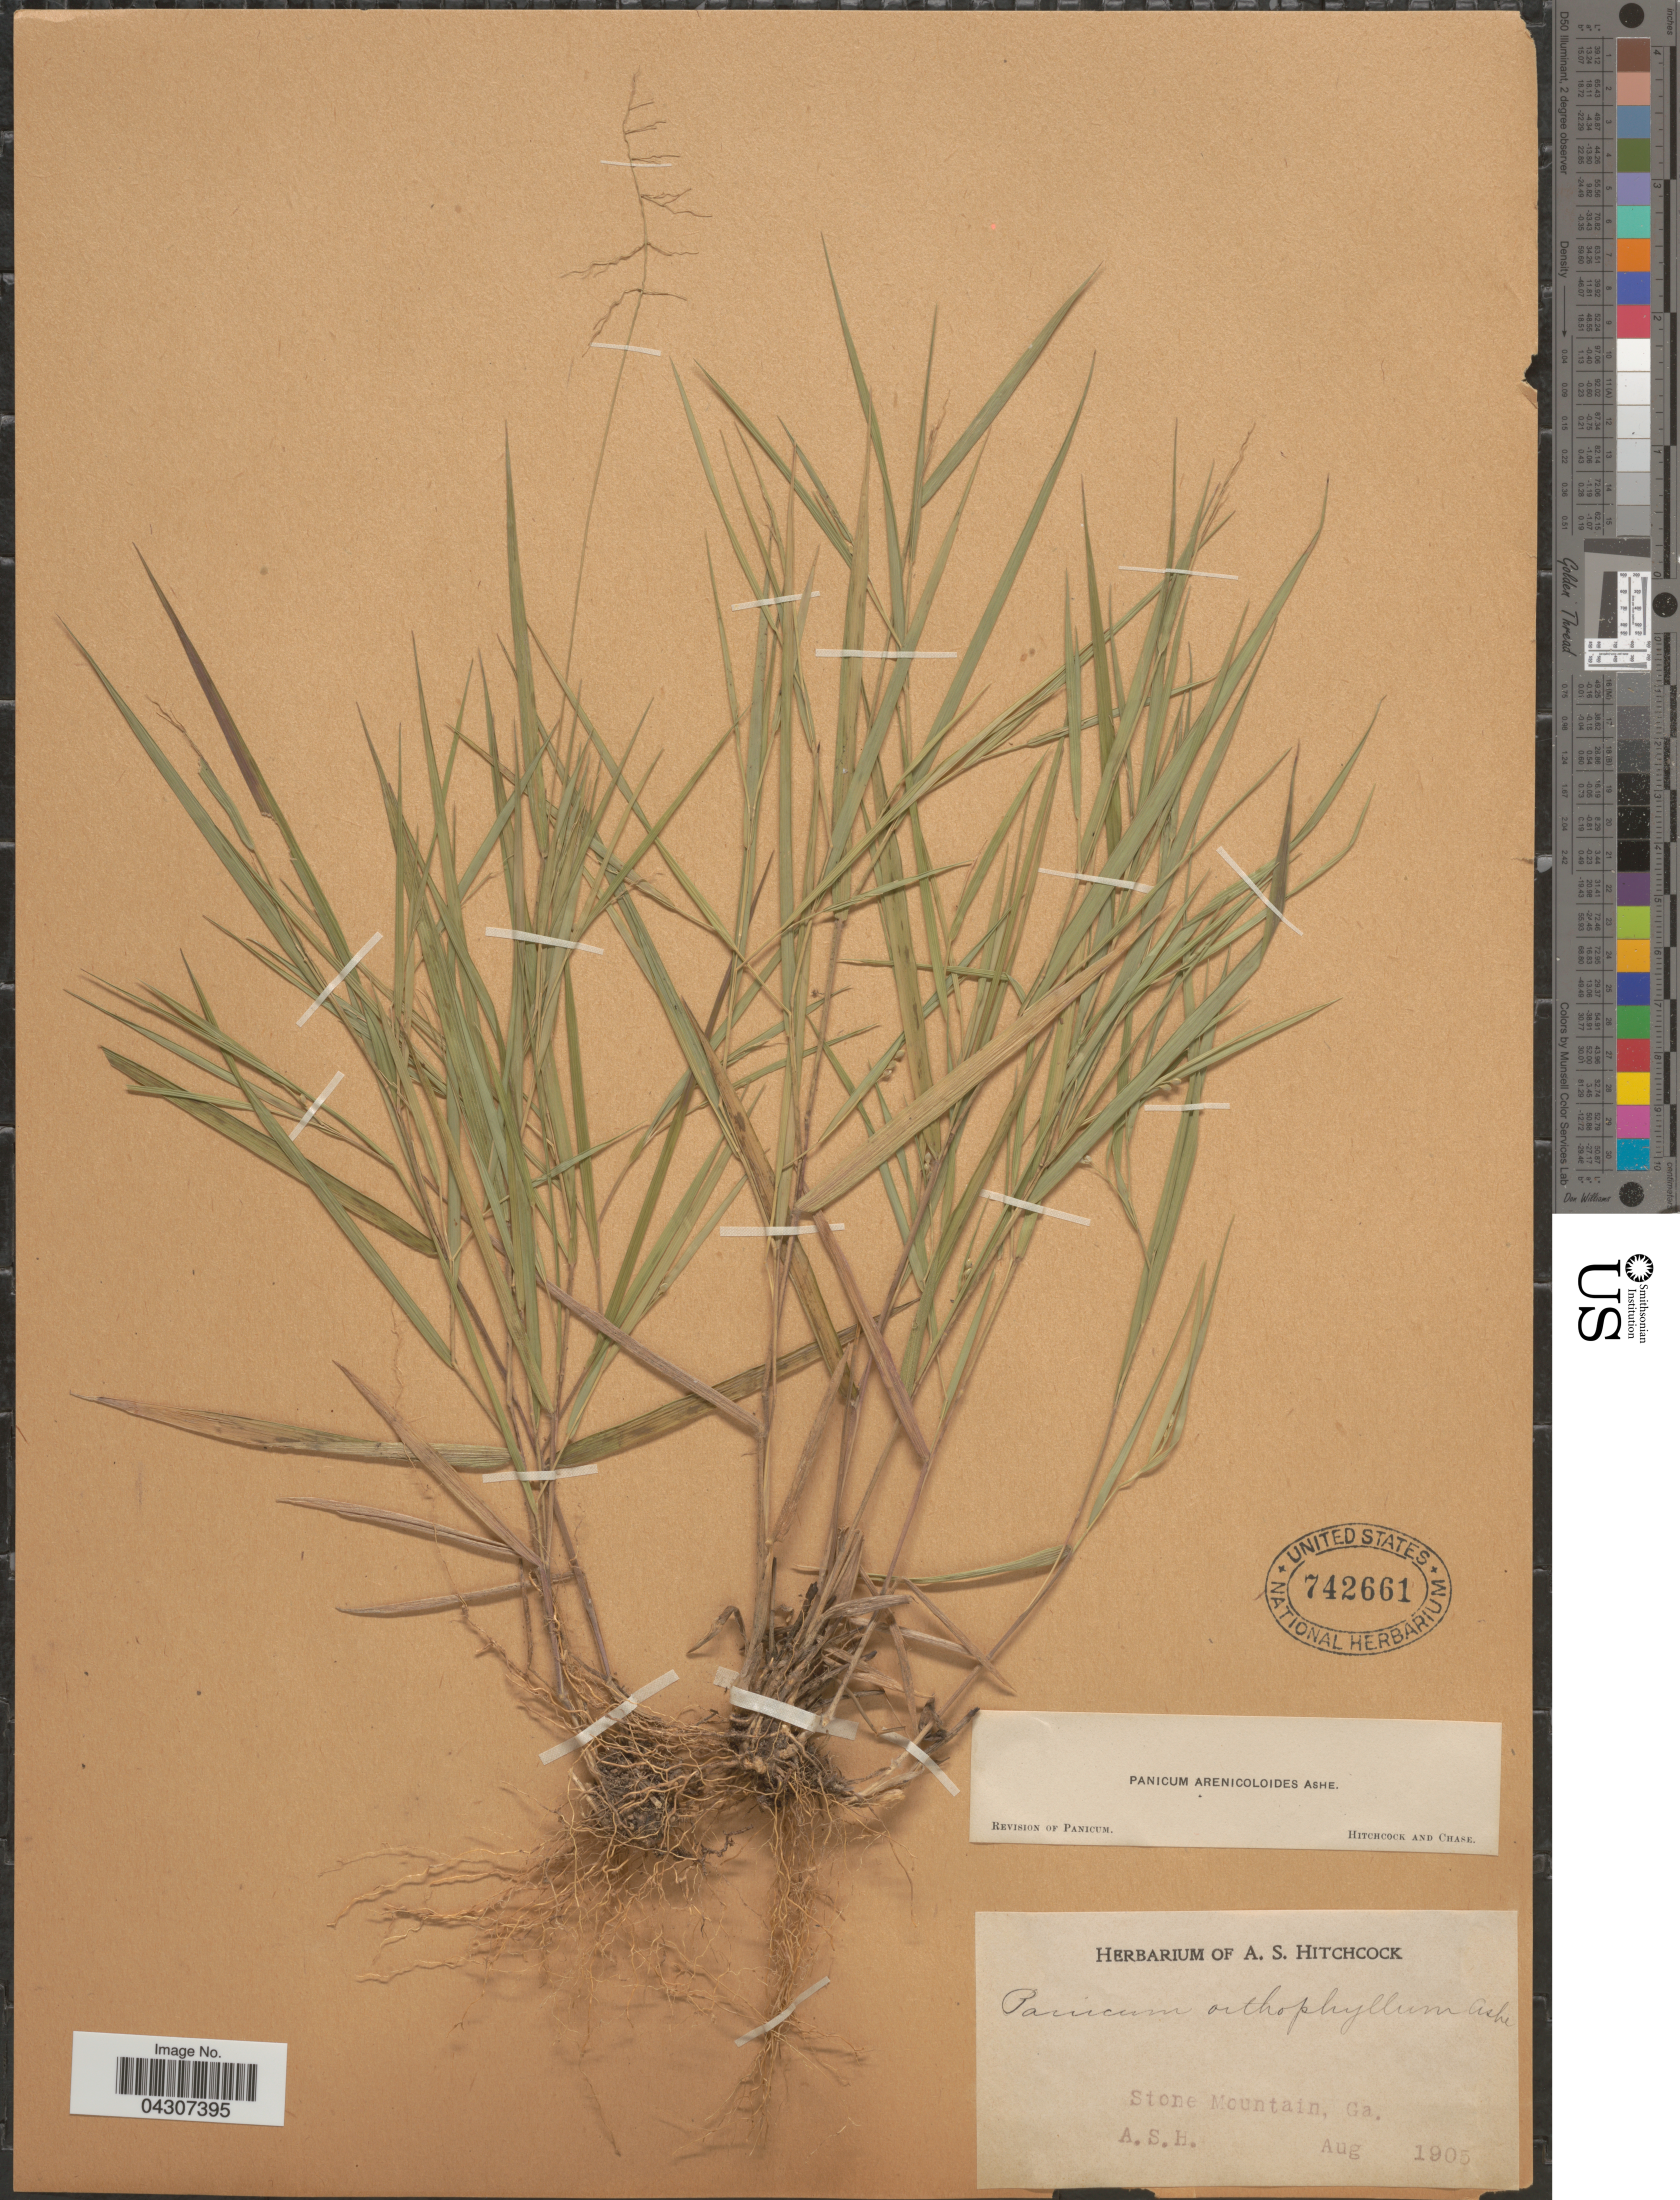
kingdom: Plantae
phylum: Tracheophyta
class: Liliopsida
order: Poales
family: Poaceae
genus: Dichanthelium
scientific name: Dichanthelium aciculare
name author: (Desv. ex Poir.) Gould & C.A. Clark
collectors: A. S. Hitchcock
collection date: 1905-08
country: United States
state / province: Georgia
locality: Stone Mountain.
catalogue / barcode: US 742661